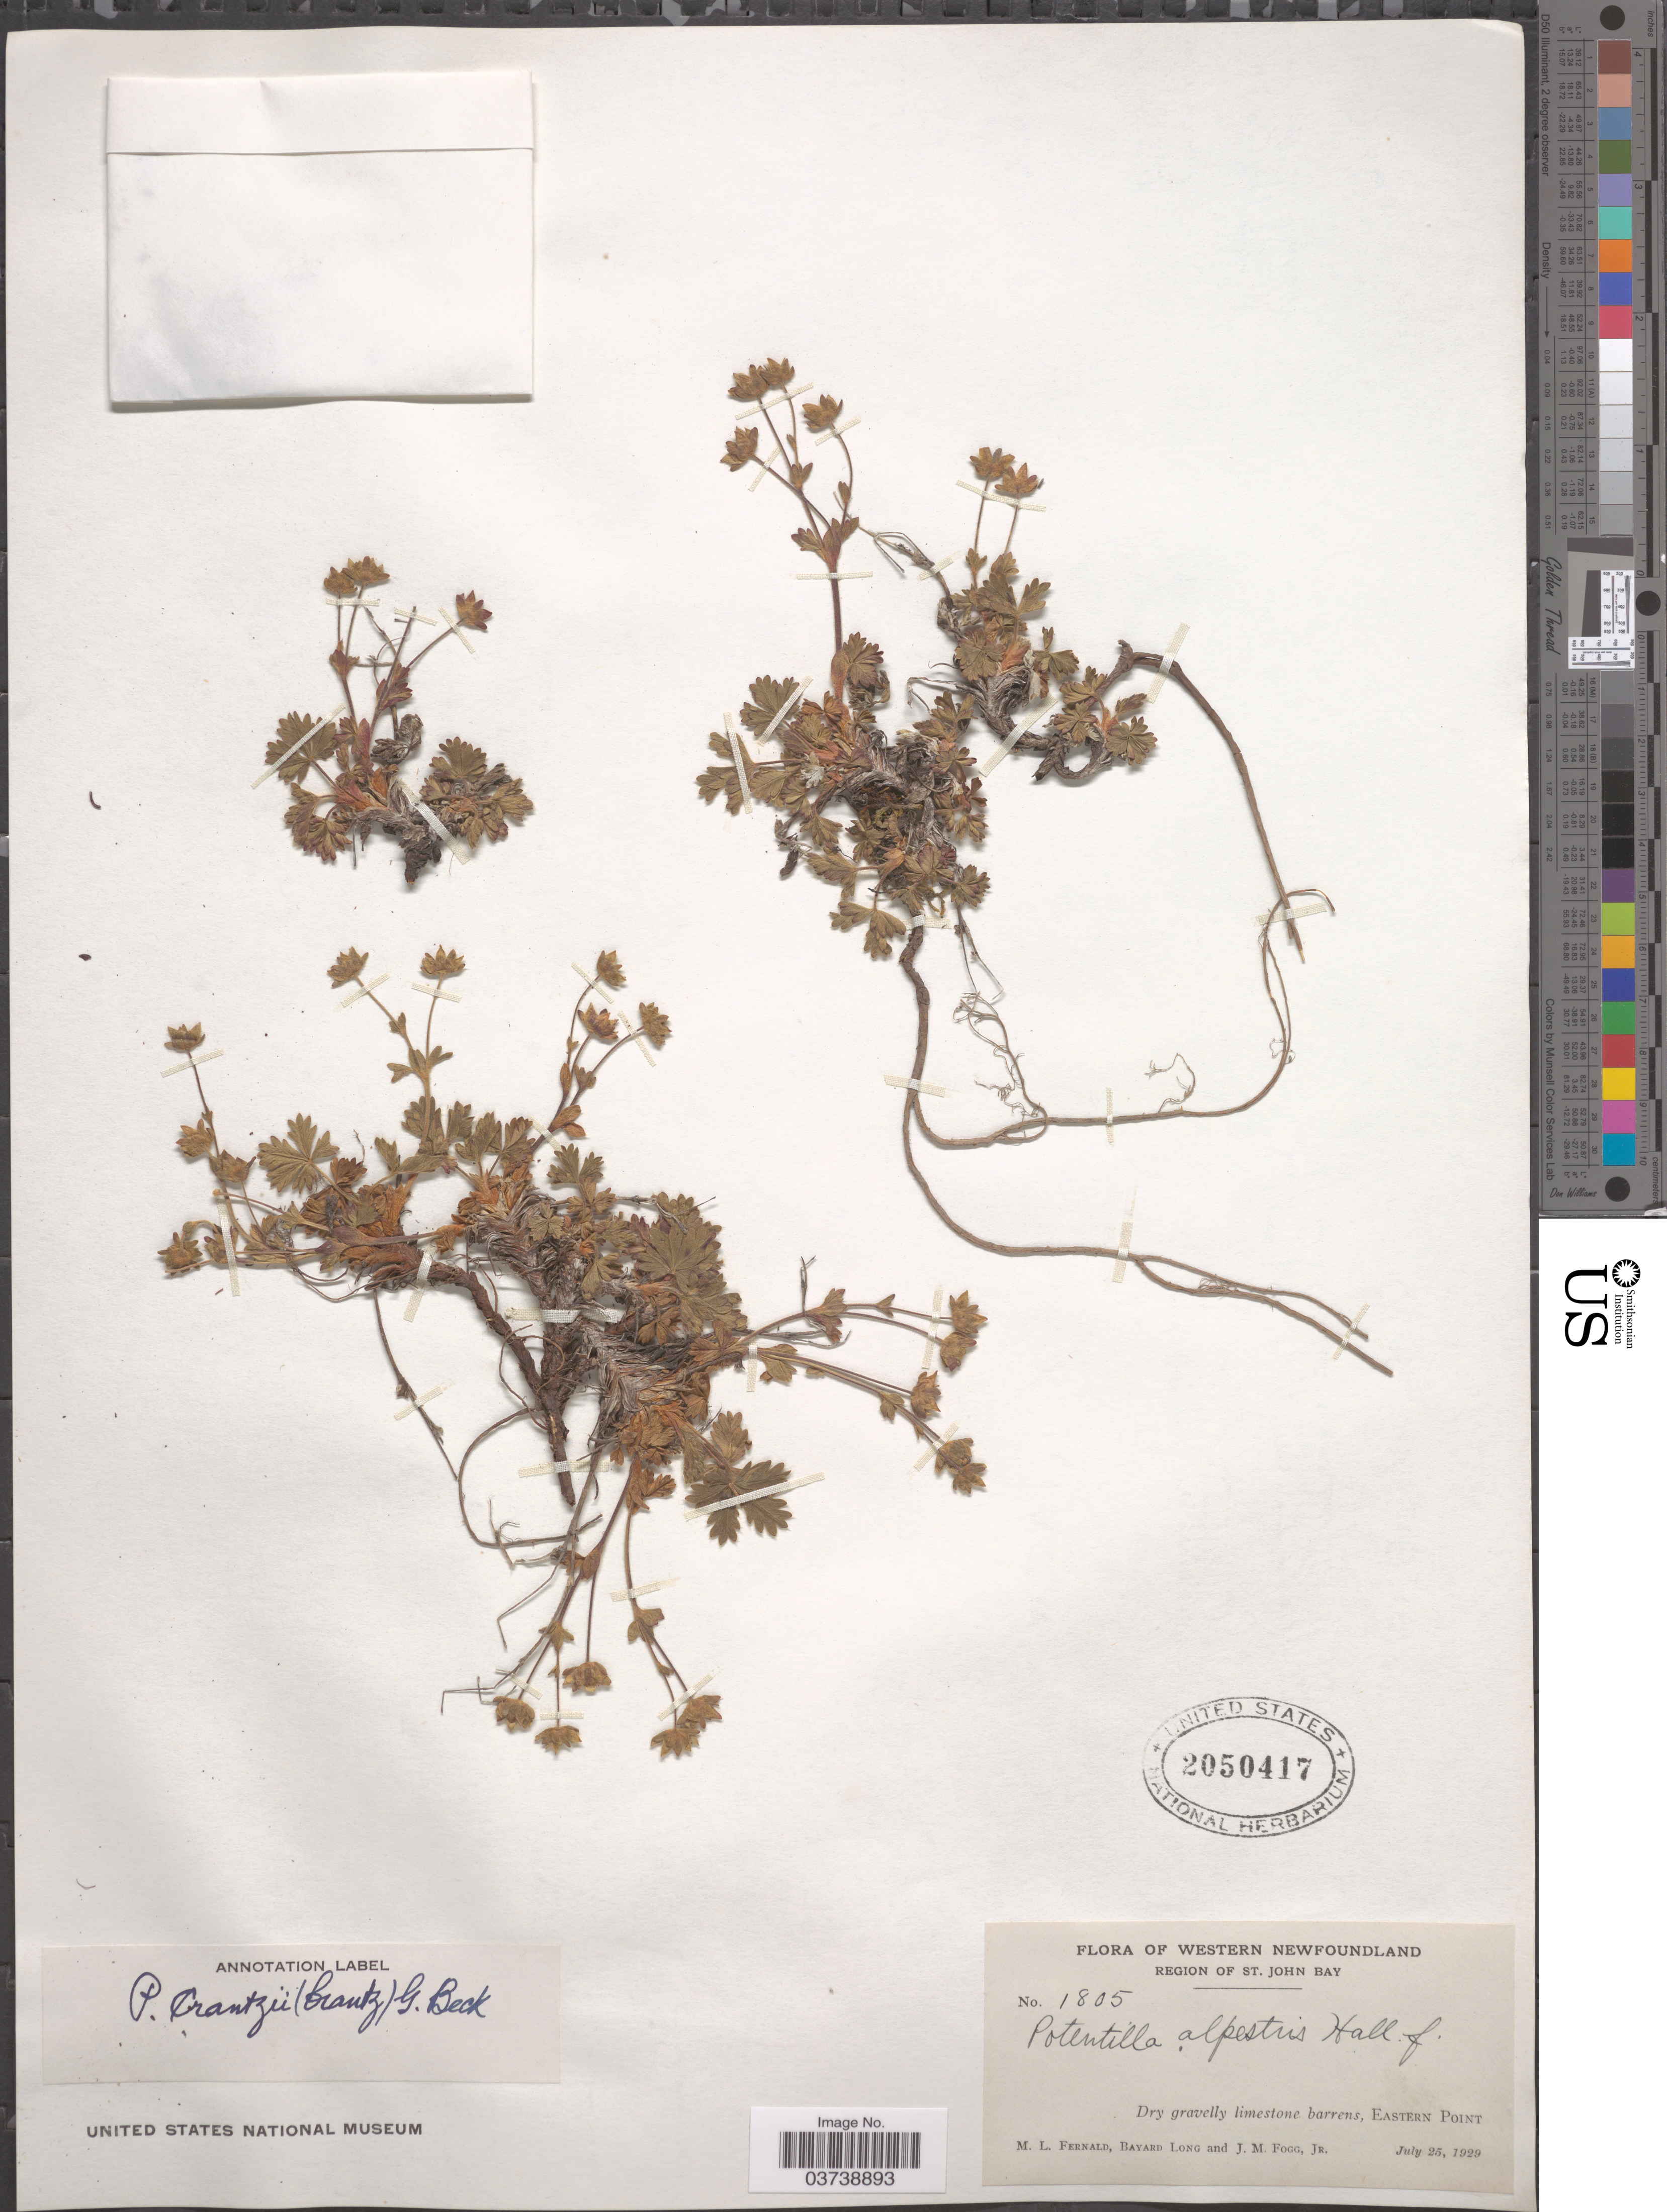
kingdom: Plantae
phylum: Tracheophyta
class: Magnoliopsida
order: Rosales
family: Rosaceae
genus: Potentilla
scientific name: Potentilla crantzii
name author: (Crantz) Beck ex Fritsch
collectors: M. L. Fernald, B. Long & J. Fogg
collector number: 1805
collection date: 1929-07-25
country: Canada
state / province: Newfoundland and Labrador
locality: Western Newfoundland. Region of St. John Bay. Eastern Point.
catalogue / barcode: US 2050417